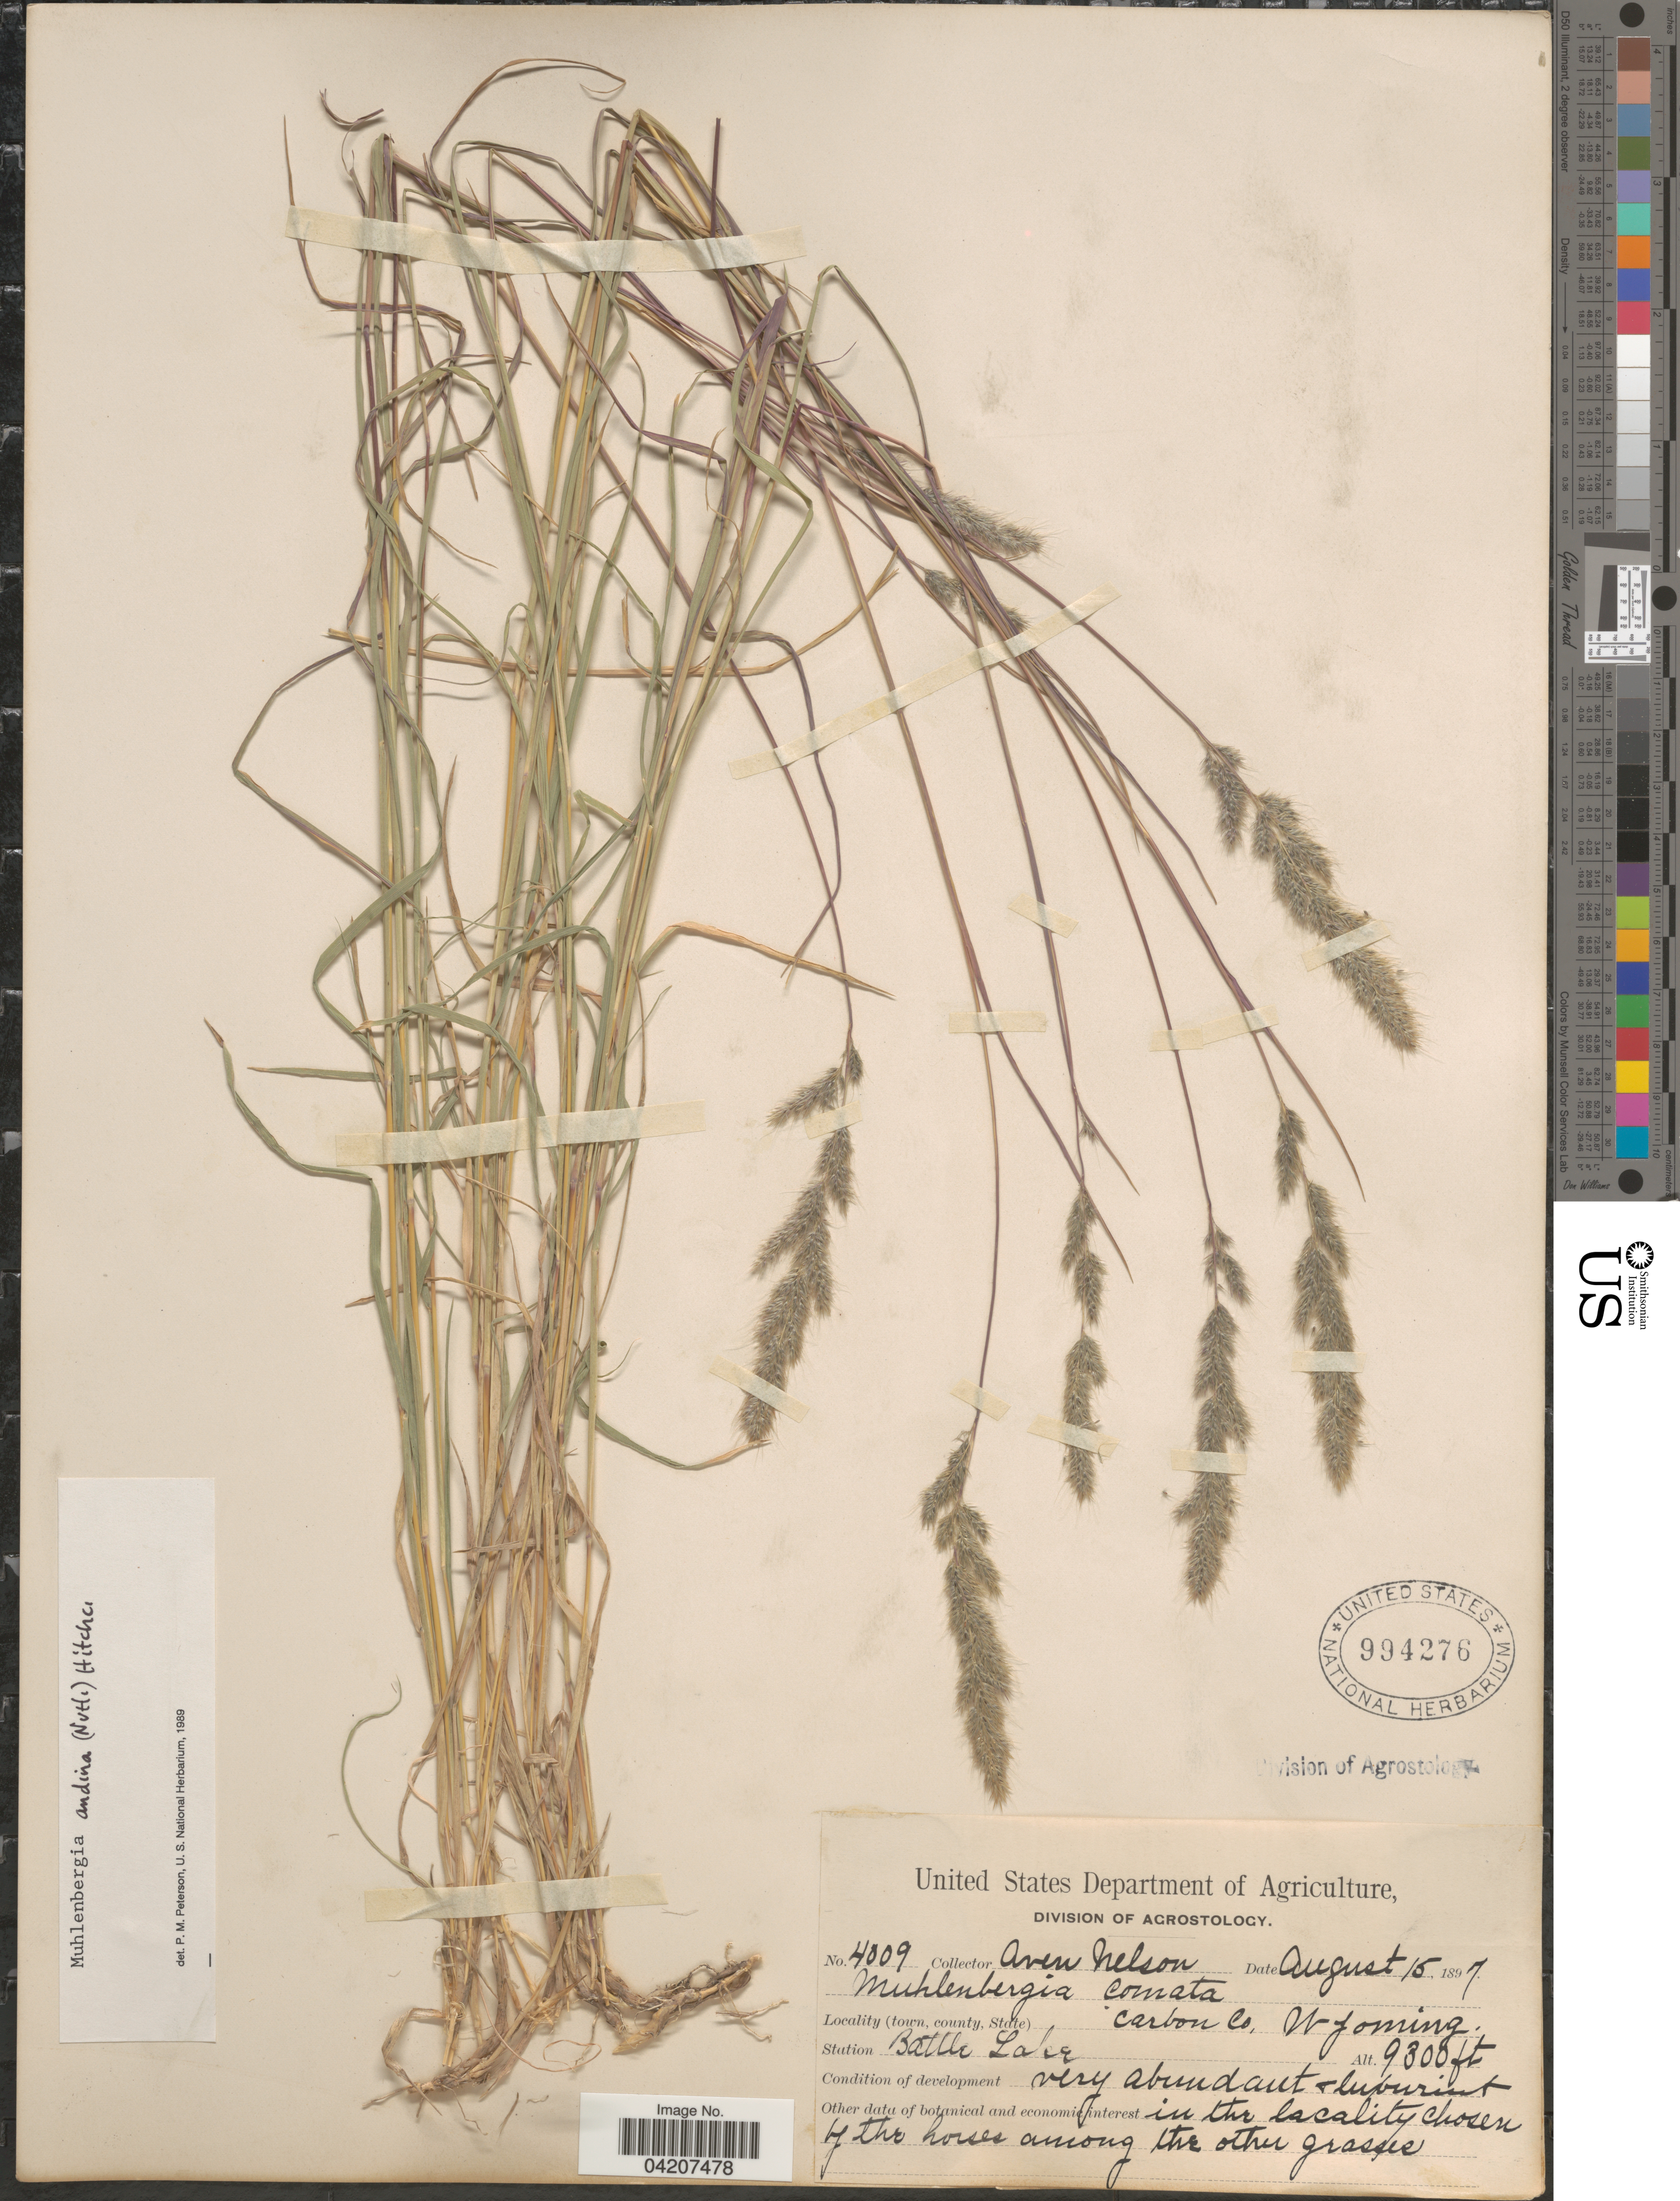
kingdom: Plantae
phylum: Tracheophyta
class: Liliopsida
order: Poales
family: Poaceae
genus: Muhlenbergia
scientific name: Muhlenbergia andina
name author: (Nutt.) Hitchc.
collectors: A. Nelson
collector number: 4009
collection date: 1897-08-15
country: United States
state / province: Wyoming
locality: Carbon Co. Battle Lake.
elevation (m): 2835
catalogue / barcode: US 994276